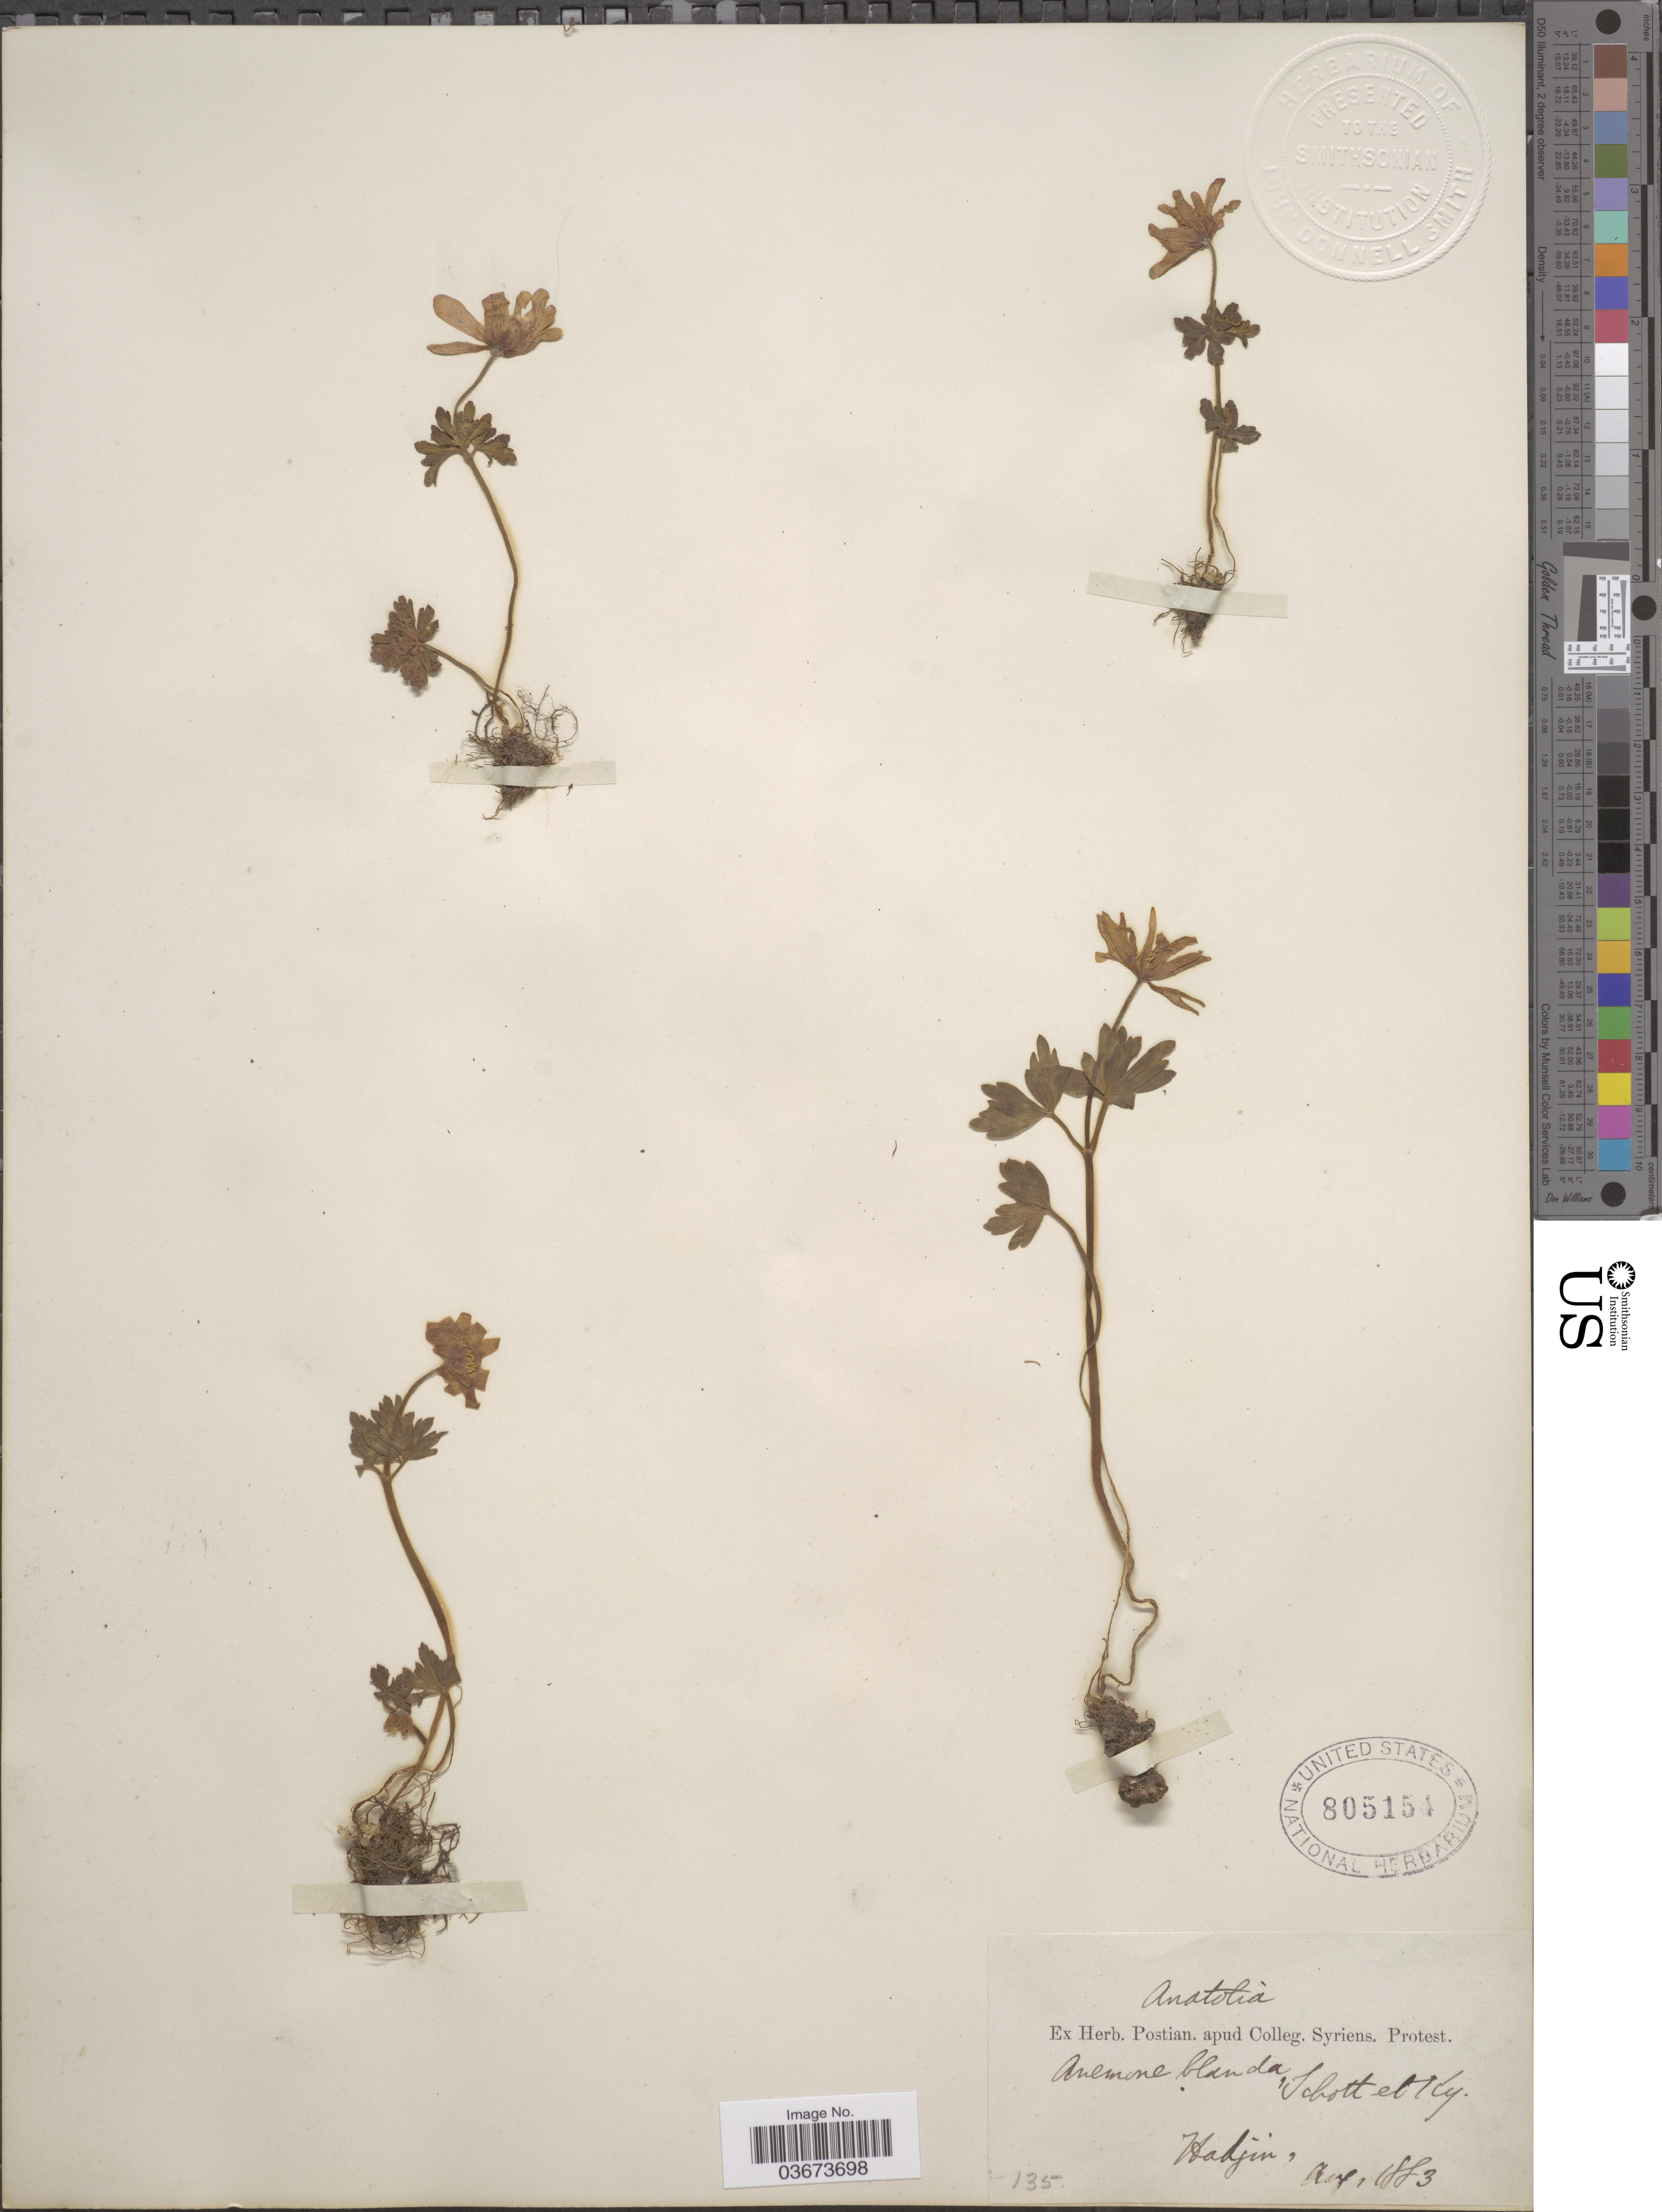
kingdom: Plantae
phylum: Tracheophyta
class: Magnoliopsida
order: Ranunculales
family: Ranunculaceae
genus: Anemone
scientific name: Anemone blanda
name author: Schott & Kotschy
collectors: ex herb. Postian. apud Colleg. Syriens. Protest. USE "Fannie P. A. Shepard" (10308853) AS PRIMARY COLLECTOR INSTEAD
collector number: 135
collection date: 1883-08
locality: Hadjin [interpreted].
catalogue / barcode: US 805154